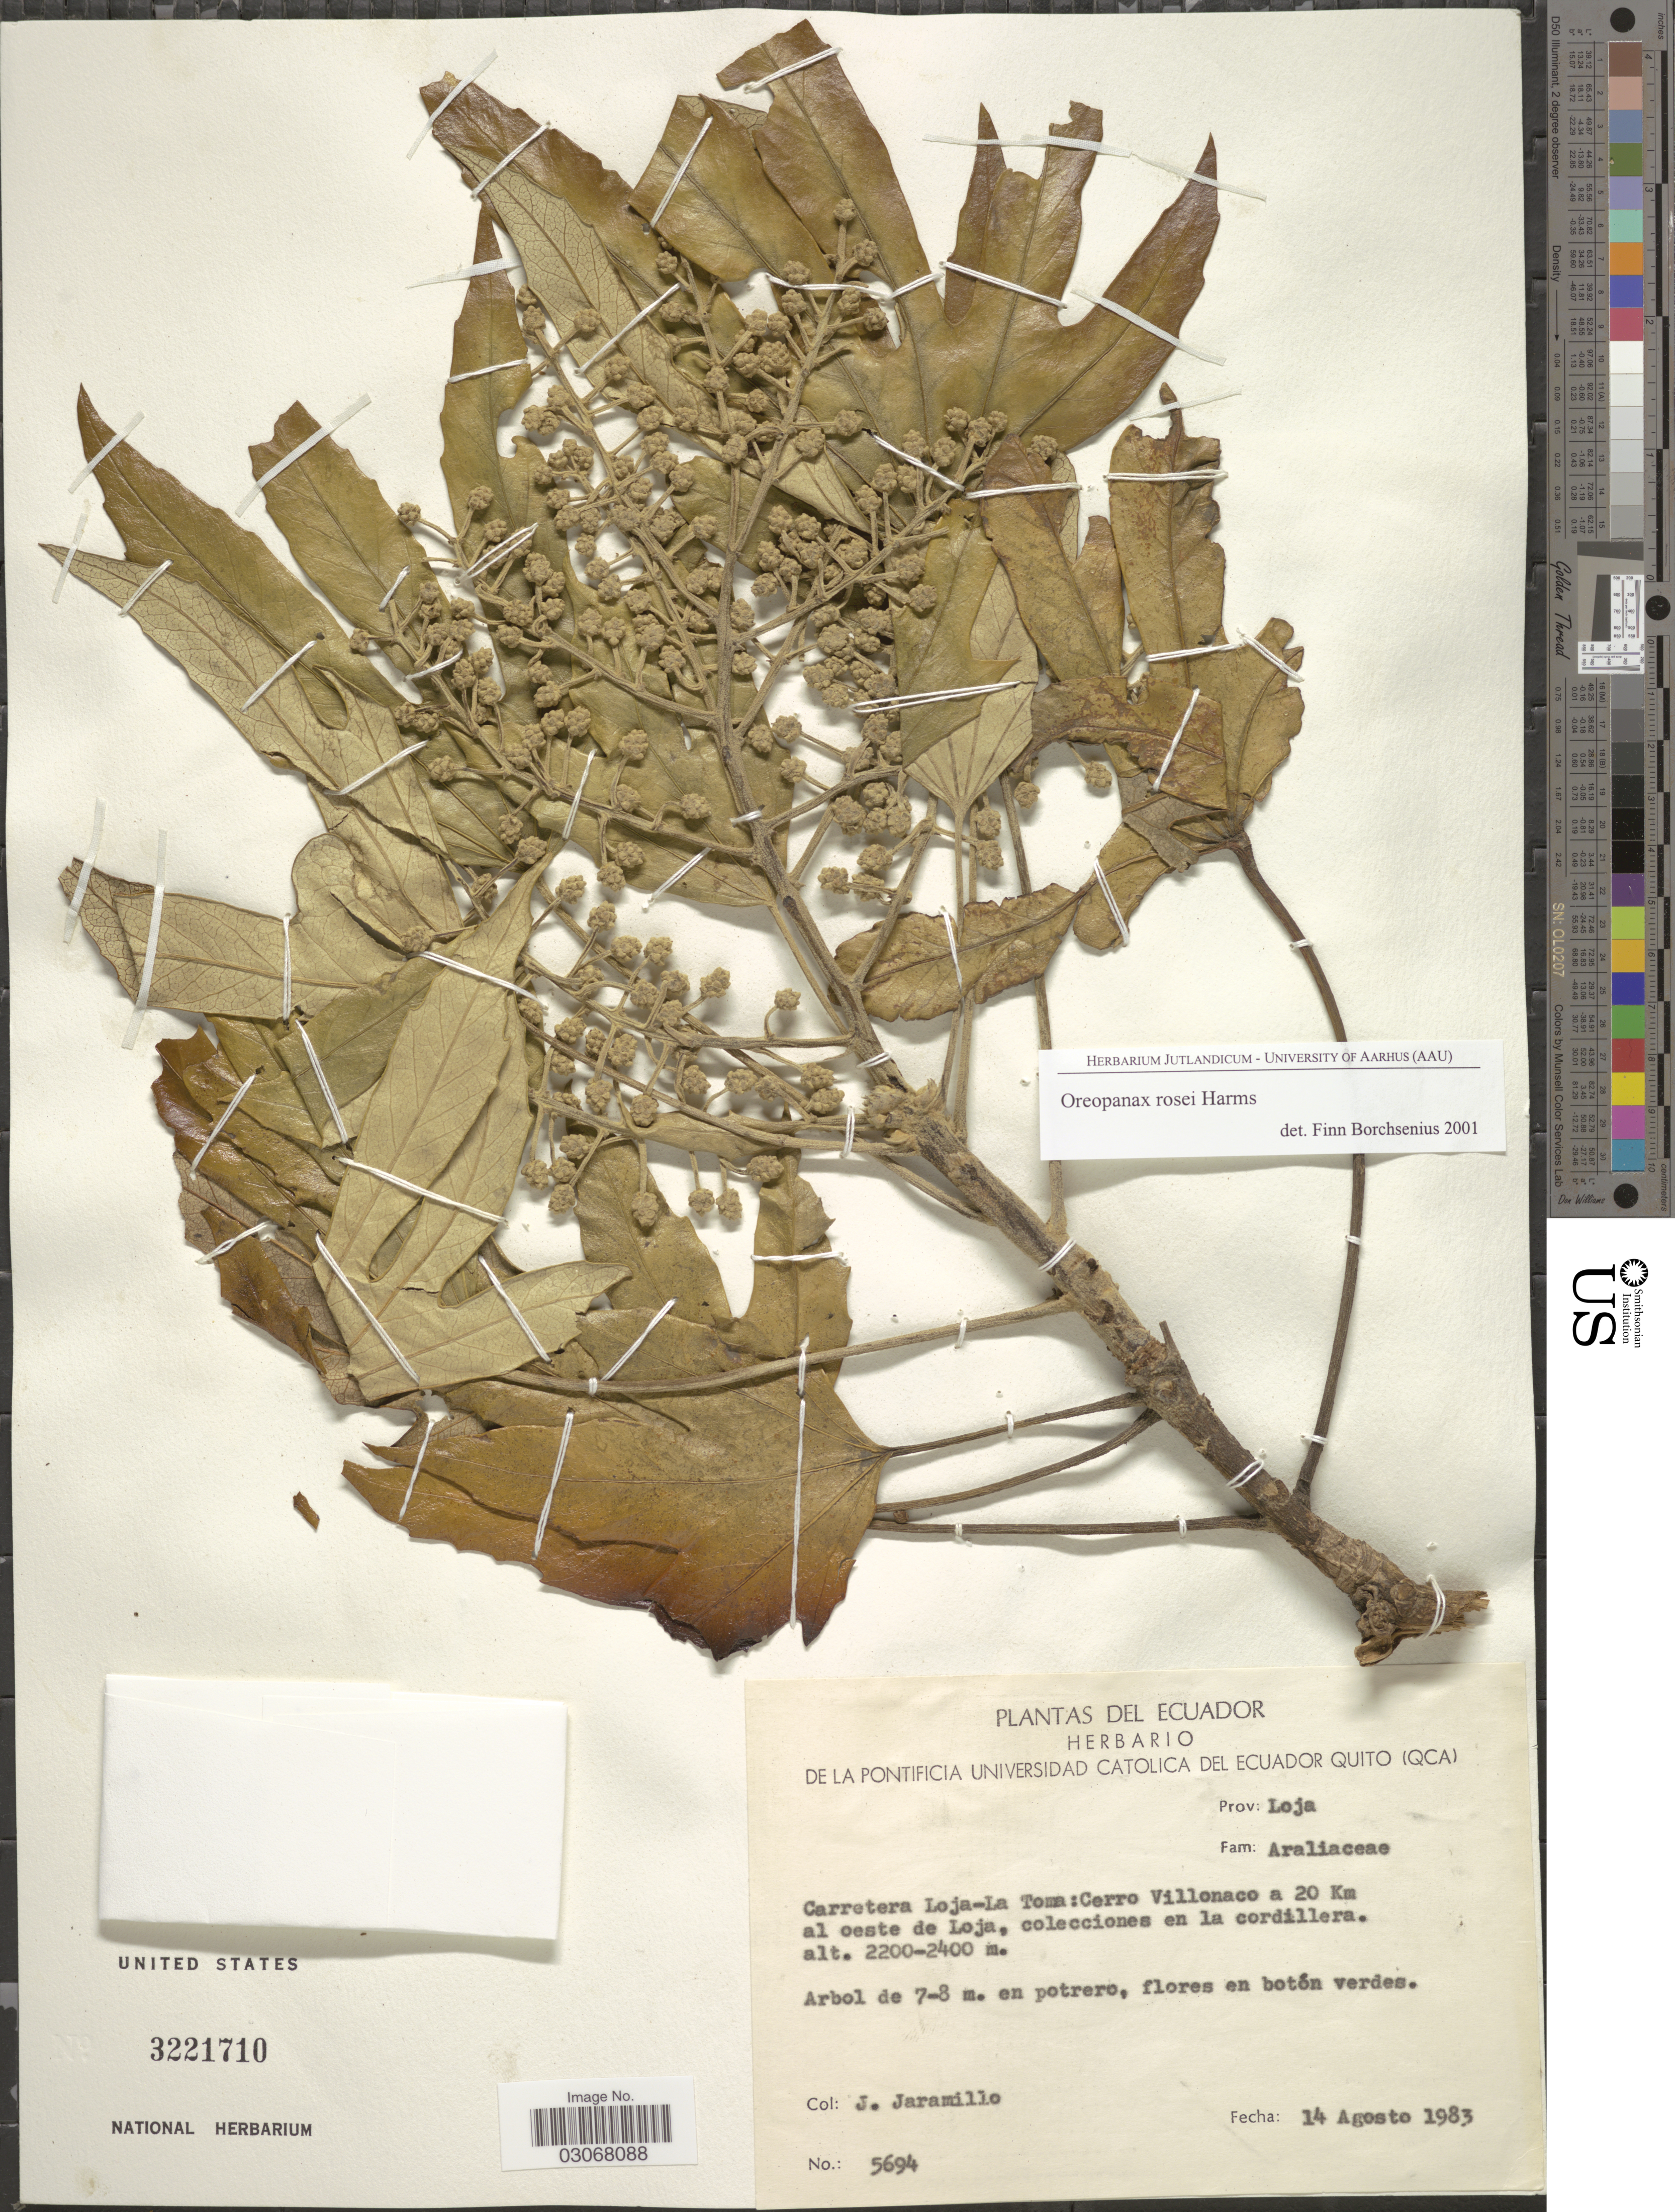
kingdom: Plantae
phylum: Tracheophyta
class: Magnoliopsida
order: Apiales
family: Araliaceae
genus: Oreopanax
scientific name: Oreopanax rosei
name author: Harms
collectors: J. Jaramillo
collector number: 5694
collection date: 1983-08-14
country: Ecuador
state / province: Loja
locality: Prov: Loja. Carretera Loja-La Toma: Cerro Villonaco a 20 Km al oeste de Loja, colecciones en la cordillera.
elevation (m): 2200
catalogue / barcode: US 3221710